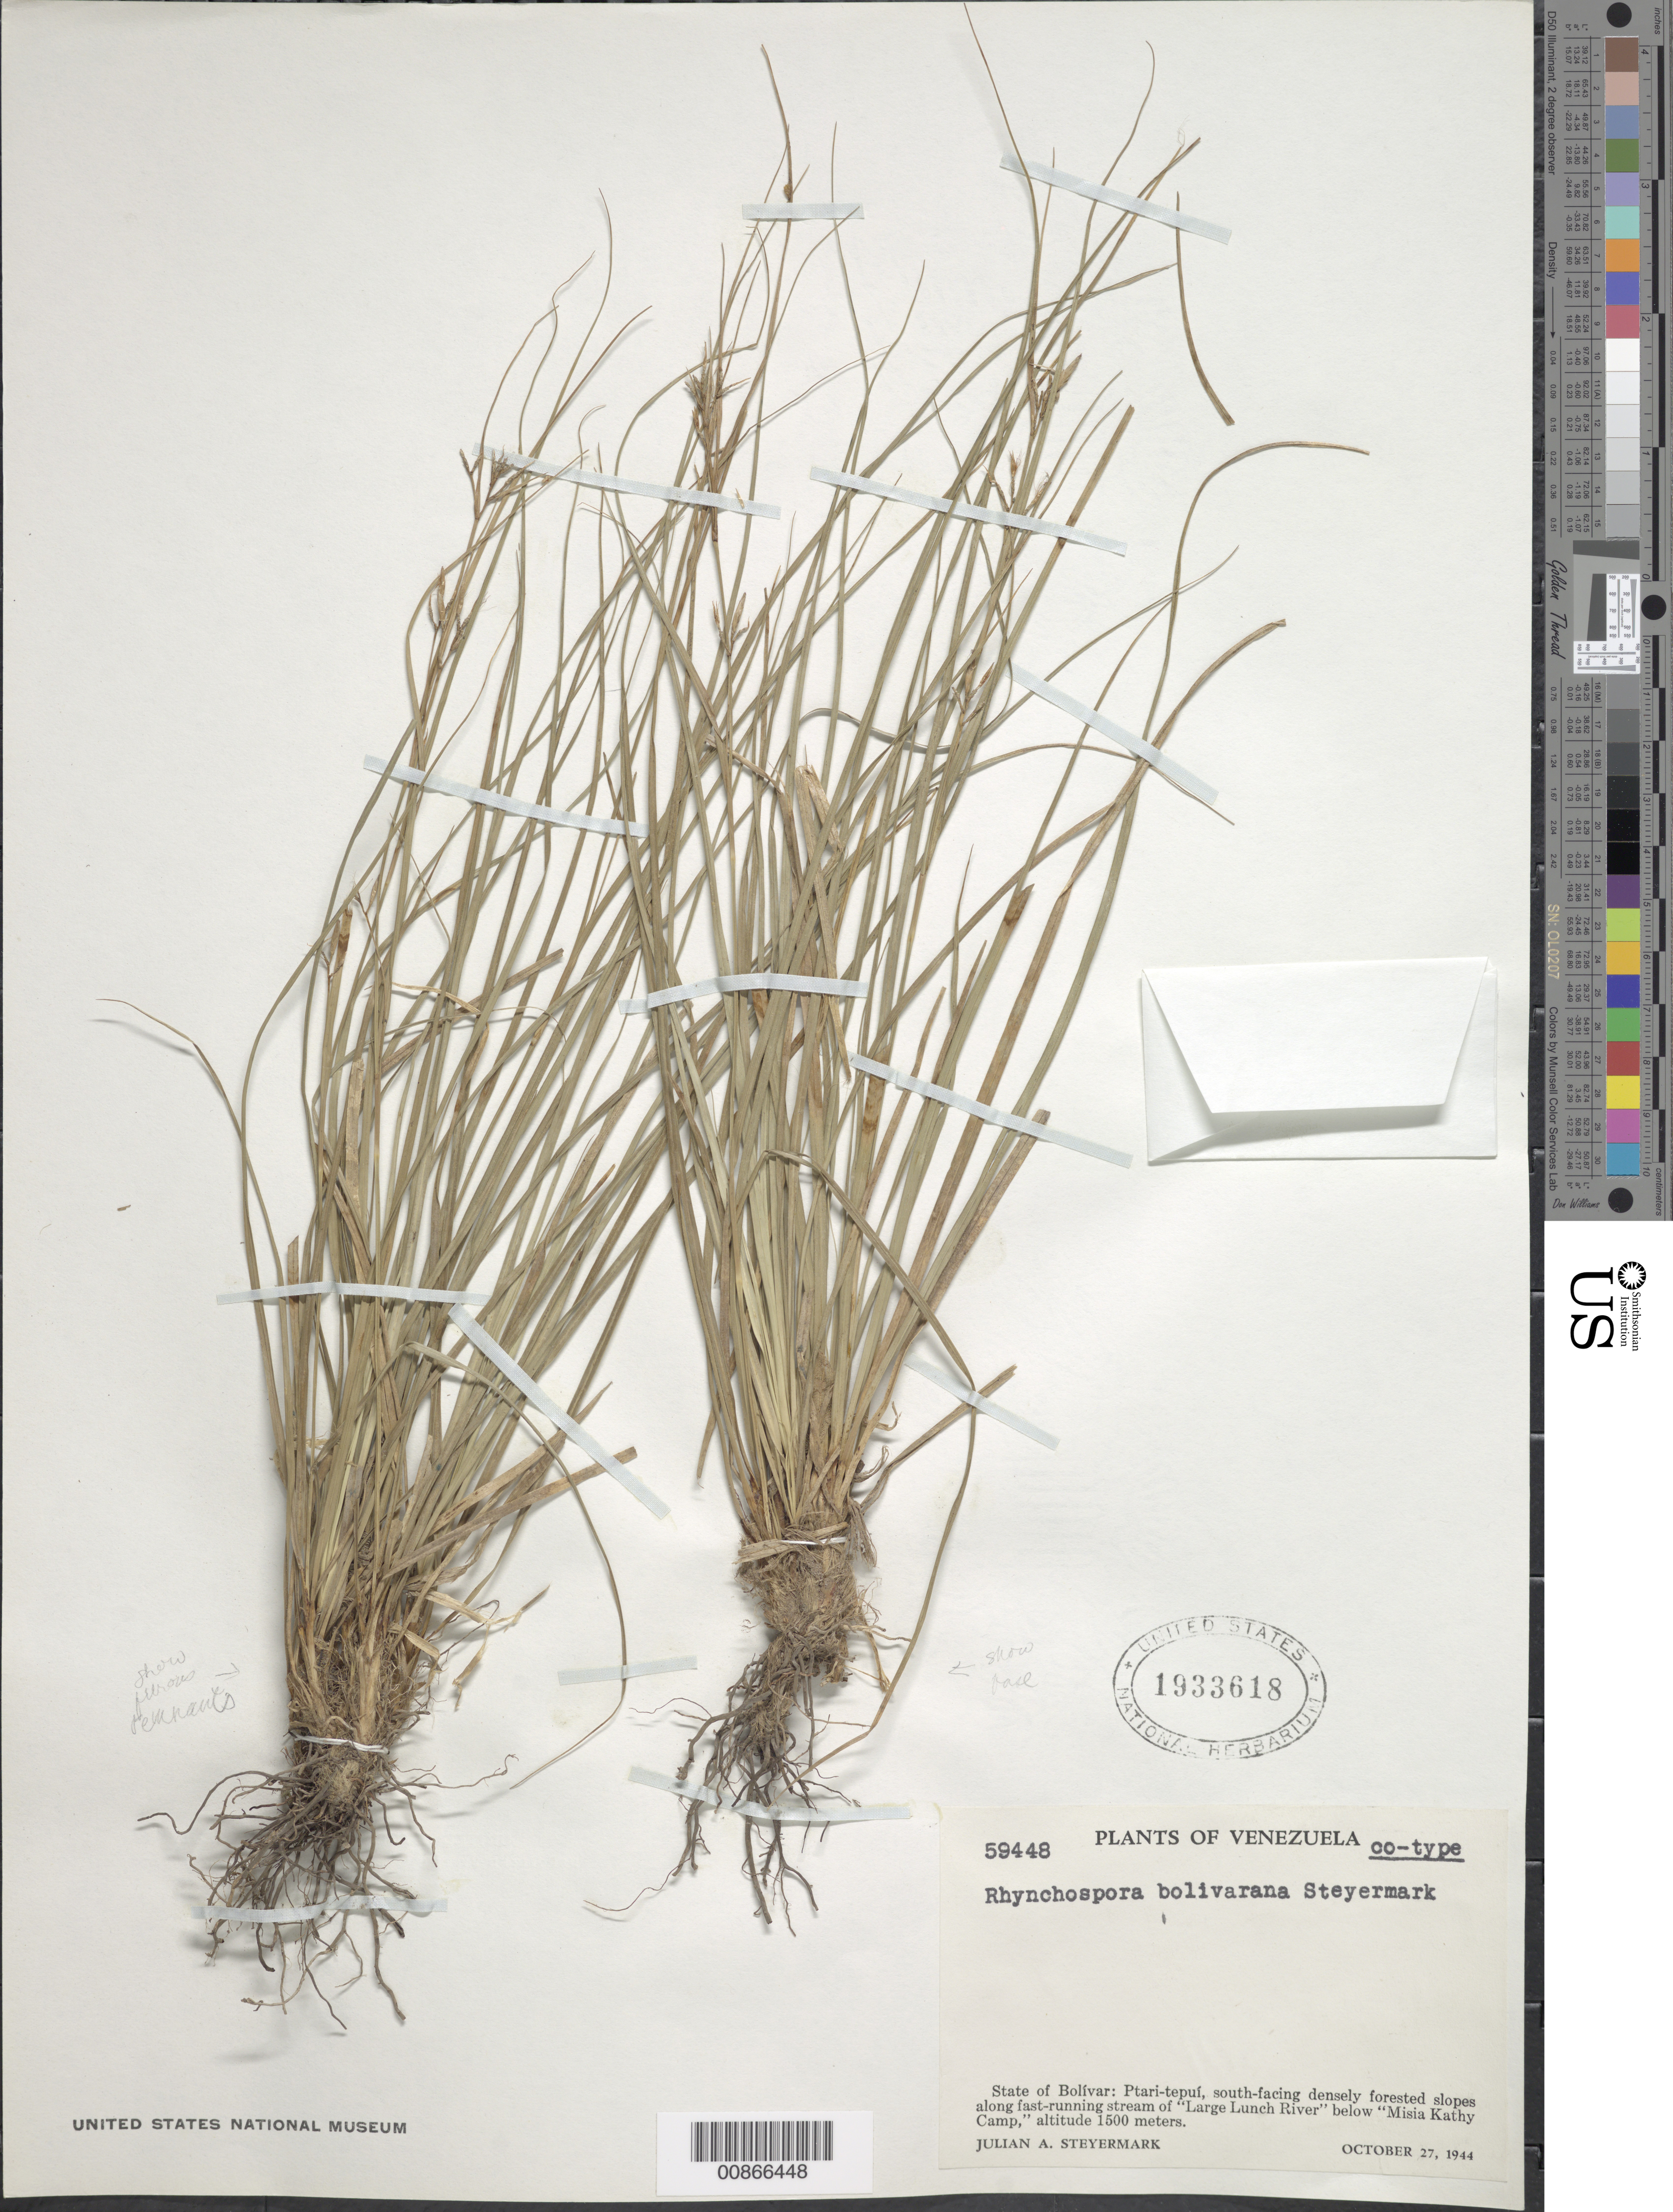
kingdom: Plantae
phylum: Tracheophyta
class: Liliopsida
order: Poales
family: Cyperaceae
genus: Rhynchospora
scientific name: Rhynchospora bolivarana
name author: Steyerm.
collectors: J. Steyermark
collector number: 59448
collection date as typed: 27-Oct-44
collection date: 1944-10-27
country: Venezuela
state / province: Bolívar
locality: Ptari-tepuí, along "Large Lunch River" below "Misia Kathy Camp"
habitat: S-facing, densely forested slopes along fast-running stream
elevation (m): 1500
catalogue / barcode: US 1933618